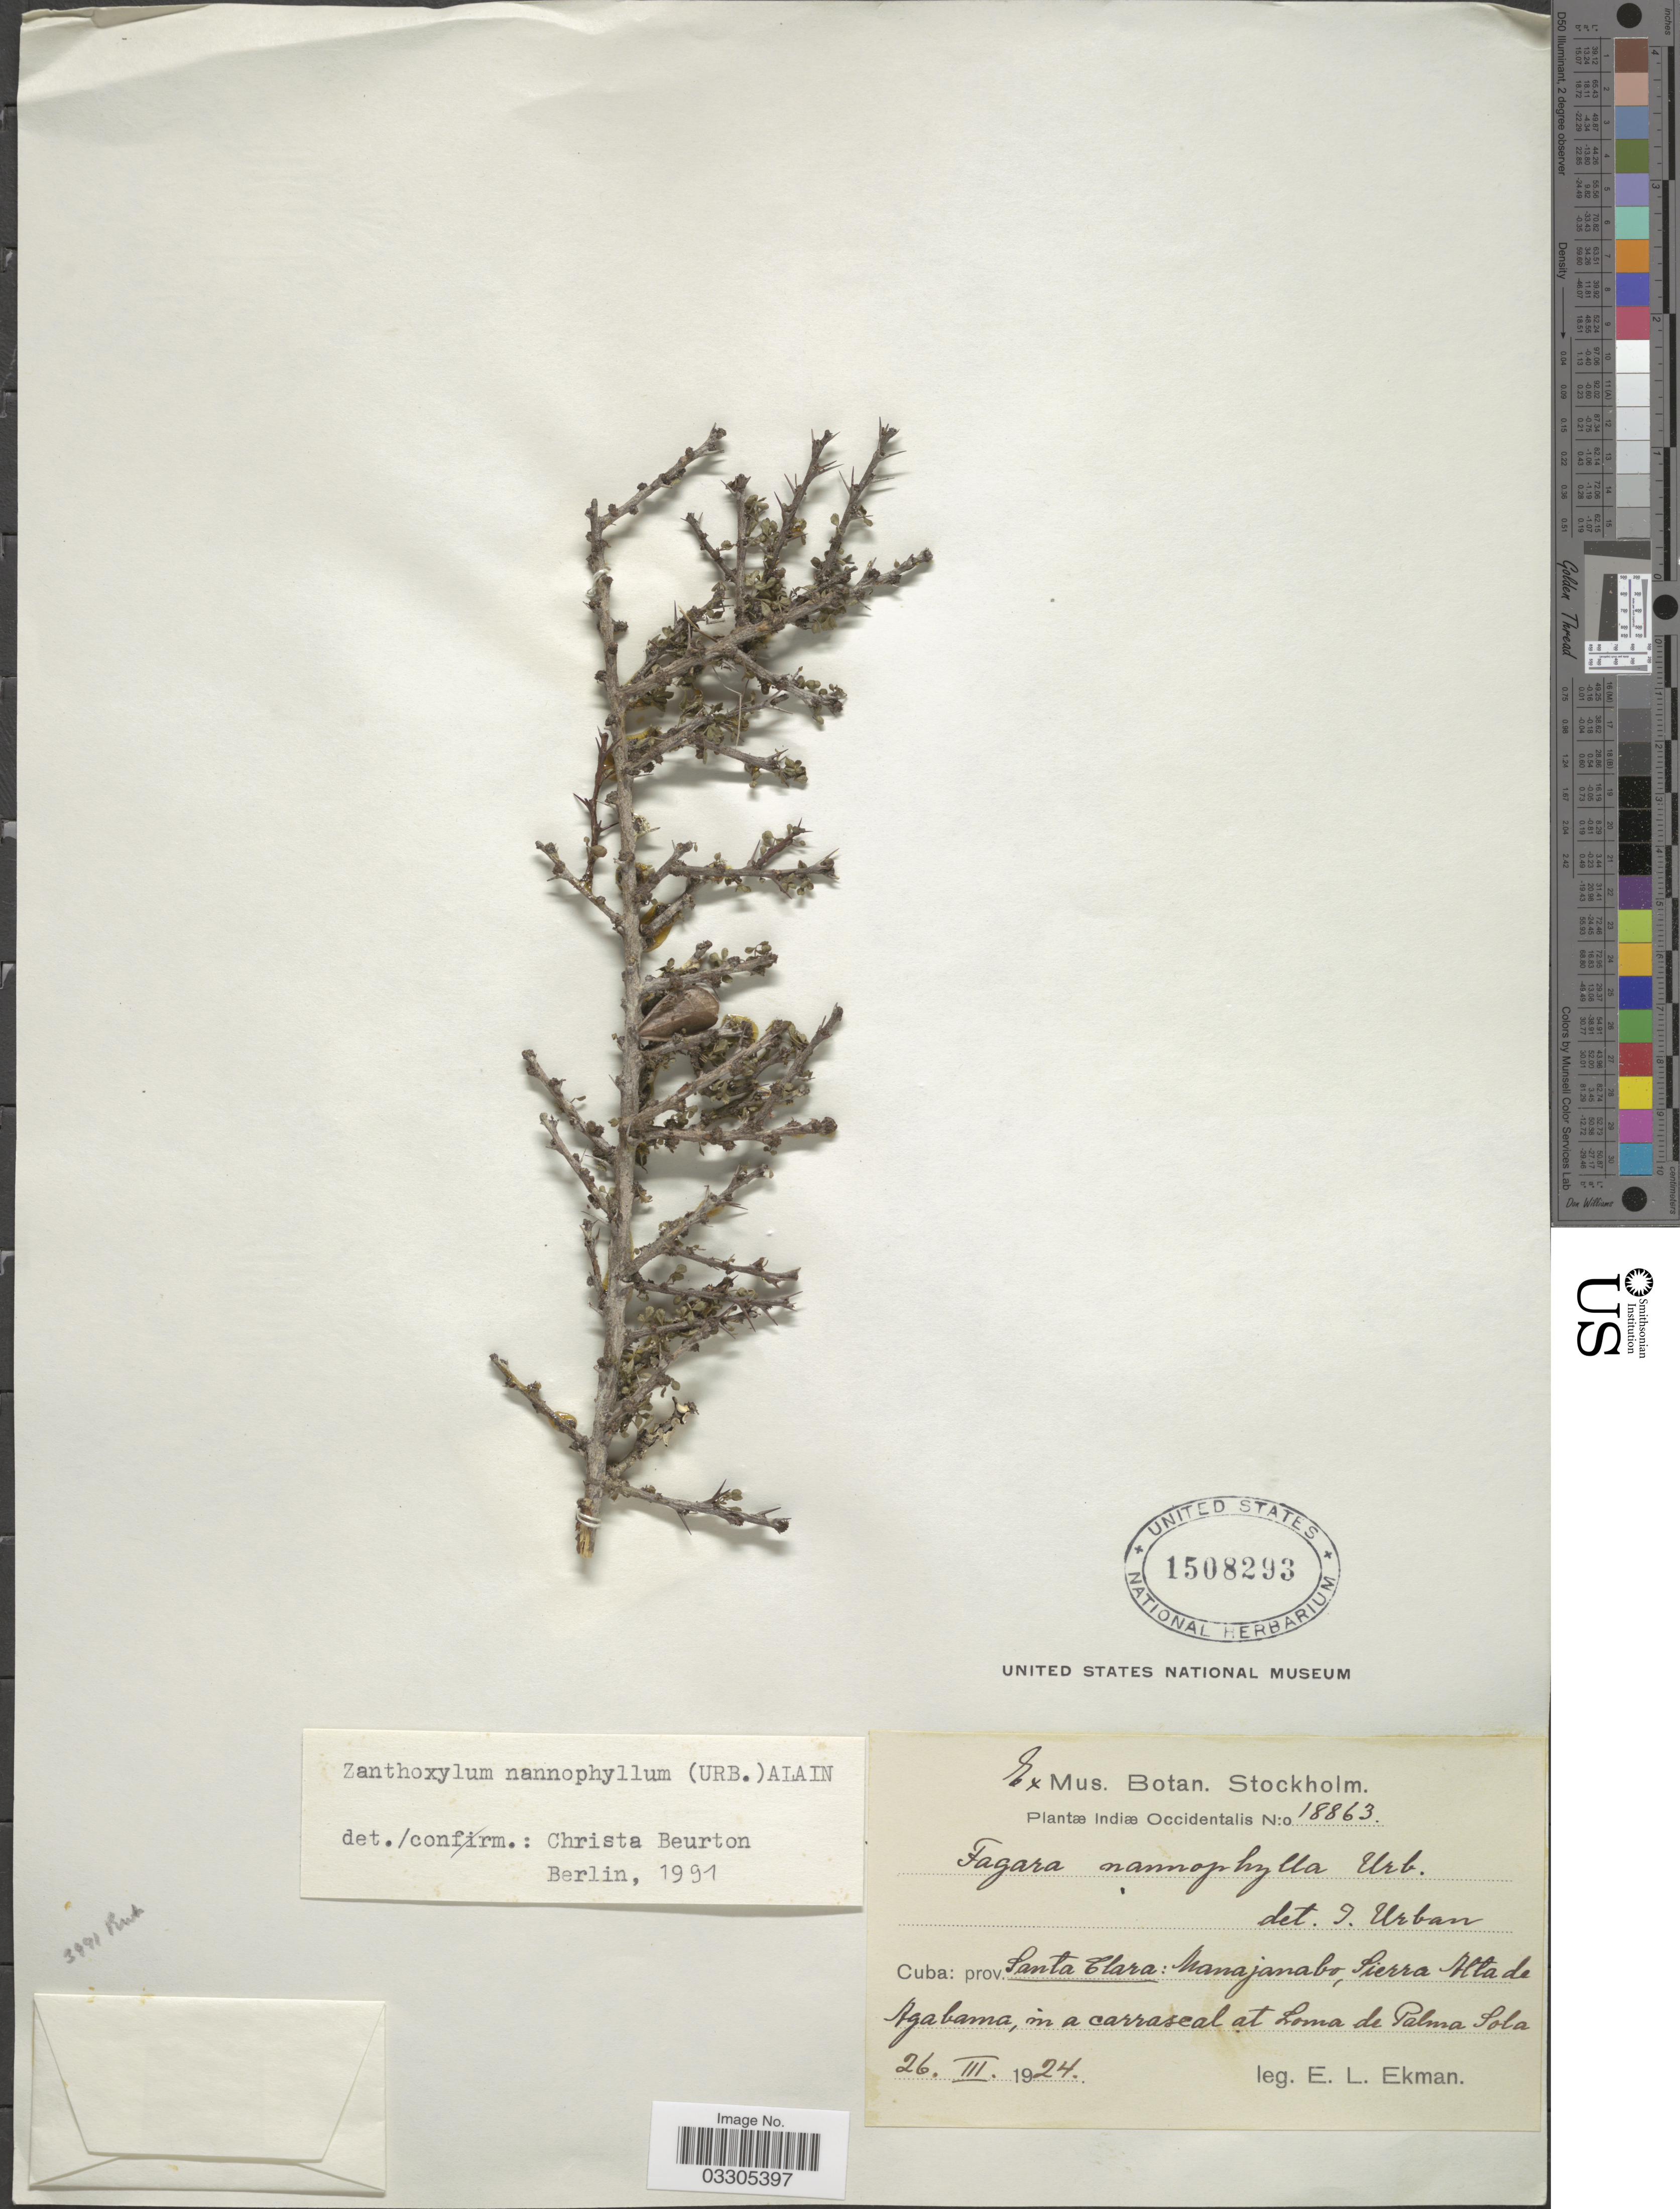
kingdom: Plantae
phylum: Tracheophyta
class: Magnoliopsida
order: Sapindales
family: Rutaceae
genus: Zanthoxylum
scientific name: Zanthoxylum nannophyllum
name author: (Urb.) Alain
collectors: E. L. Ekman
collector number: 18863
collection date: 1924-03-26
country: Cuba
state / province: Las Villas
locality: Indiæ Occidentalis. Prov. Santa Clara: Manajanabo, Sierra Alta de Agabama, in a carrascal at Loma de Palma Sola.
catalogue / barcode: US 1508293